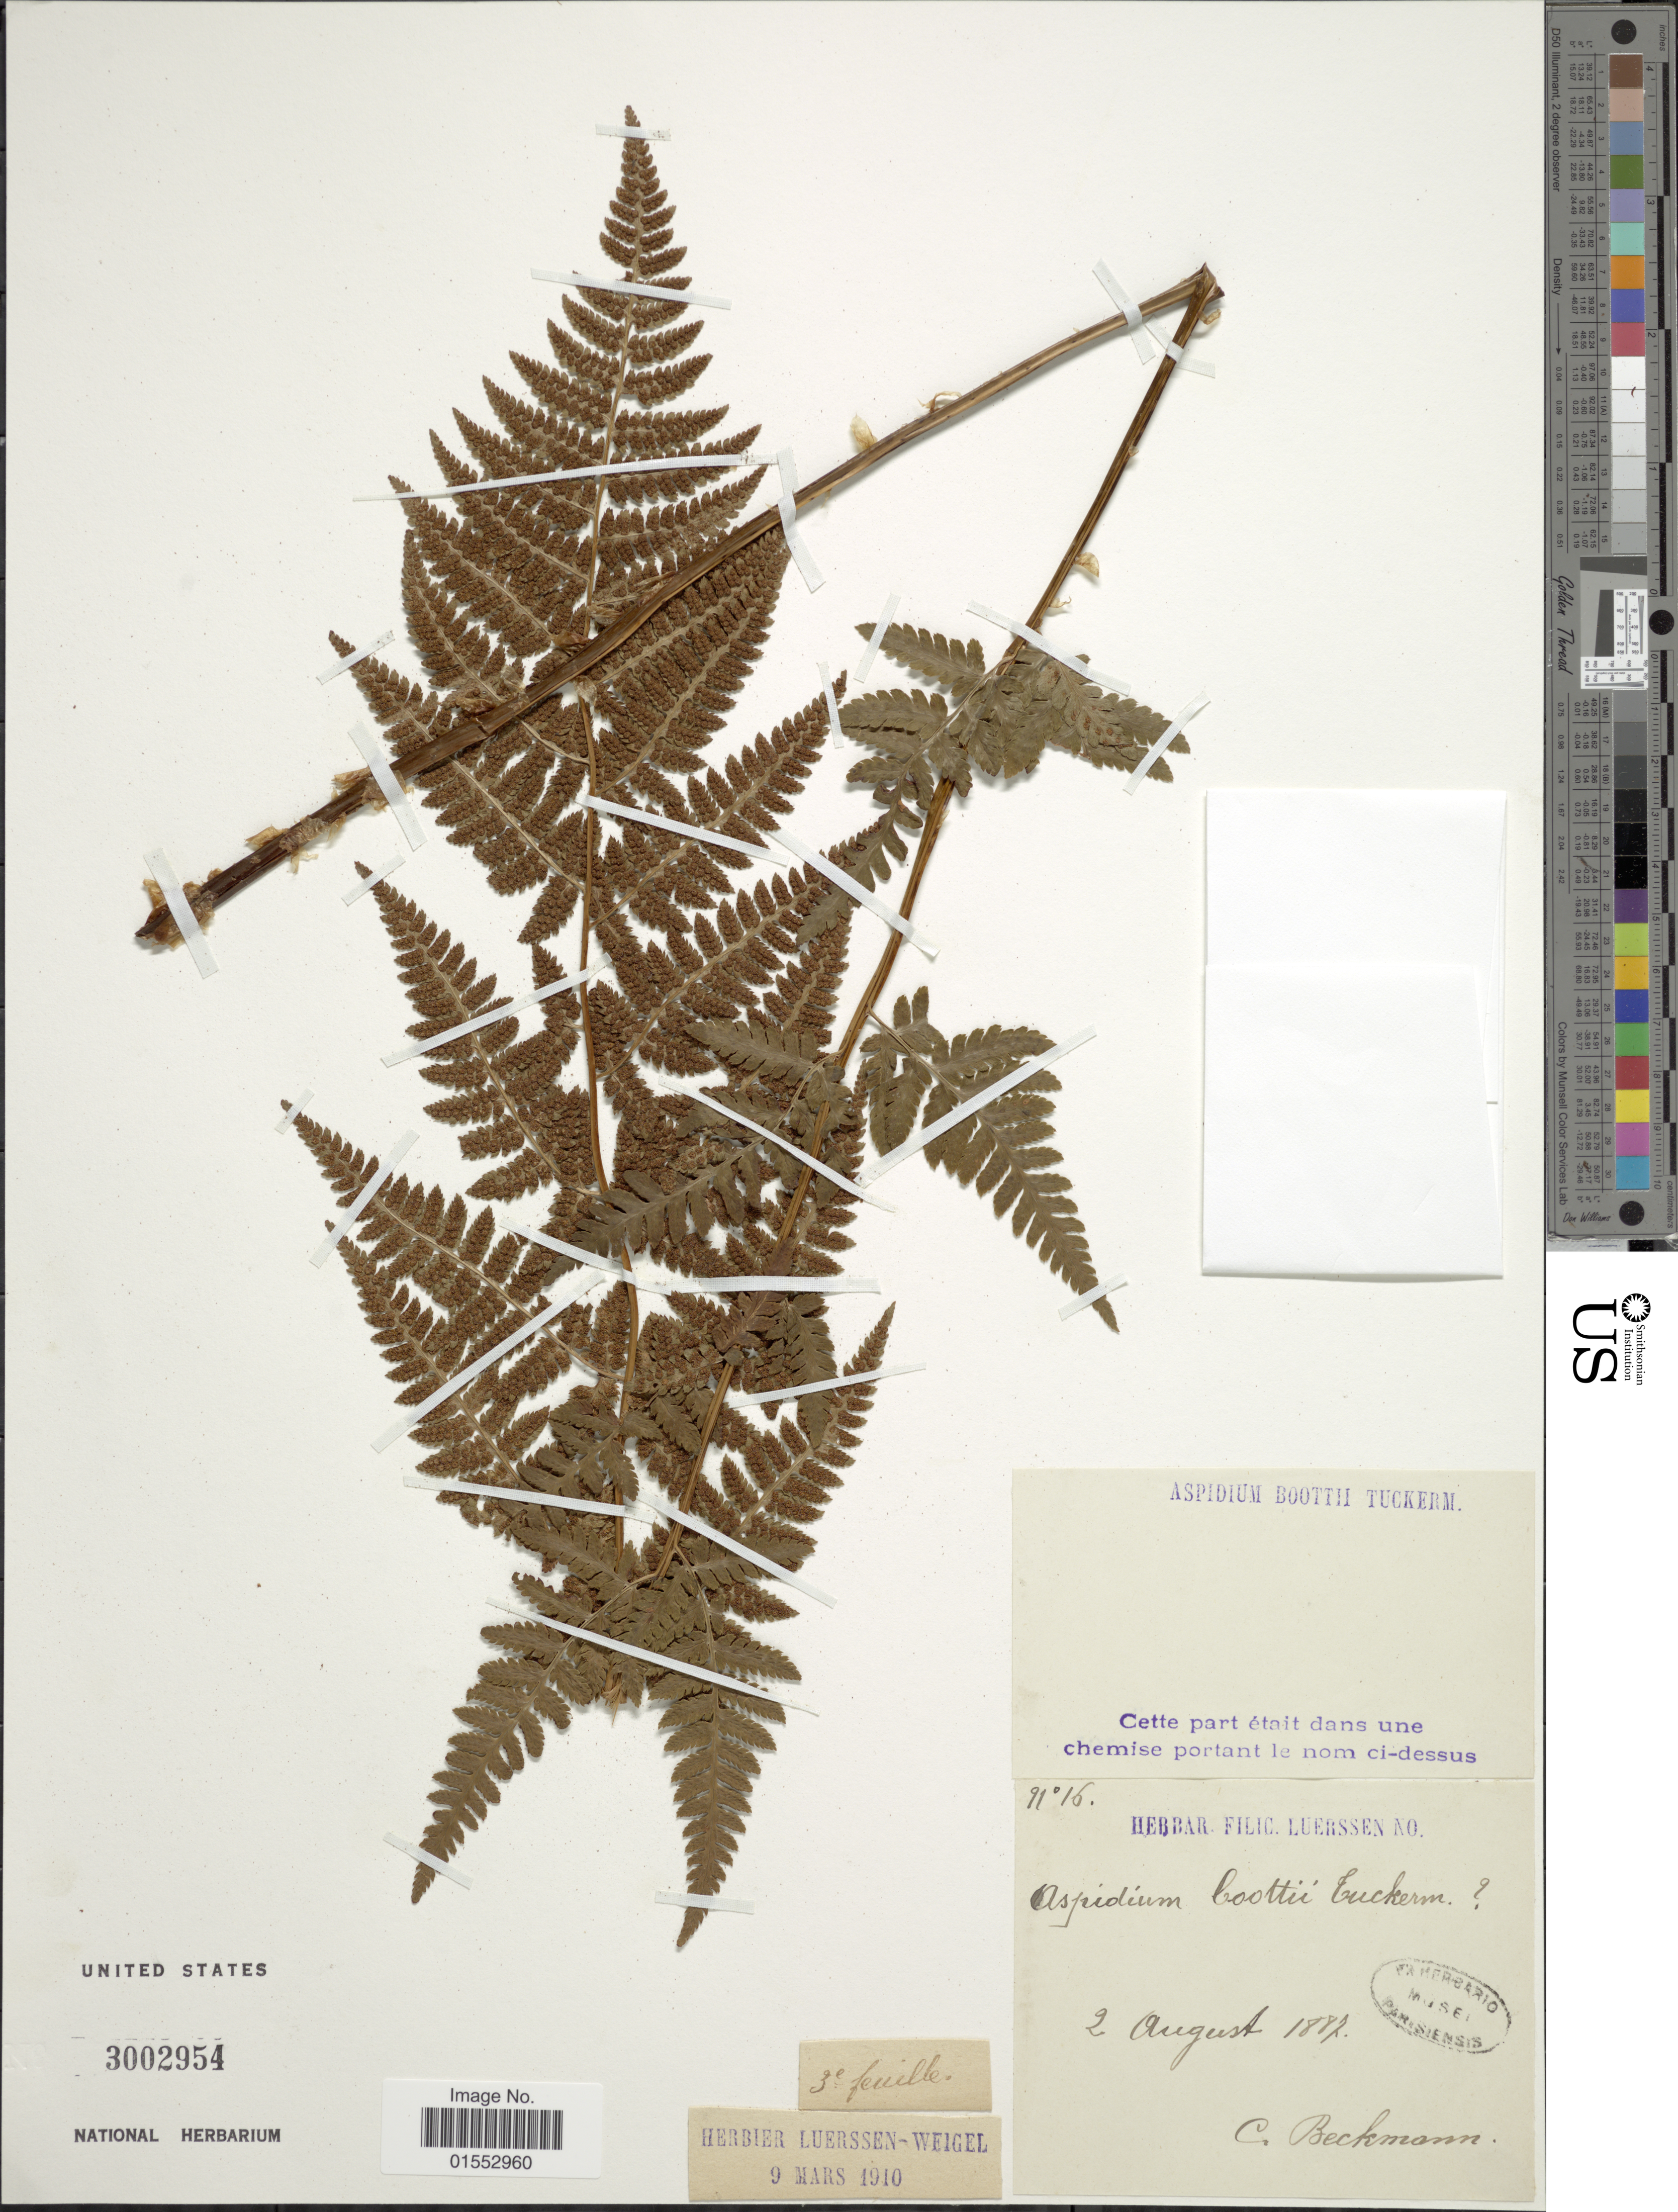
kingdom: Plantae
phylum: Tracheophyta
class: Polypodiopsida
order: Polypodiales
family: Dryopteridaceae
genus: Dryopteris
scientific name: Dryopteris x boottii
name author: Underw.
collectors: C. Beckmann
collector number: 16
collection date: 1887-08-02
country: Germany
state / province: Niedersachsen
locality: Prov. Hannover: Bassum; Lane's Moor bei Nienstedt naith Staatshausen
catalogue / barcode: US 3002954